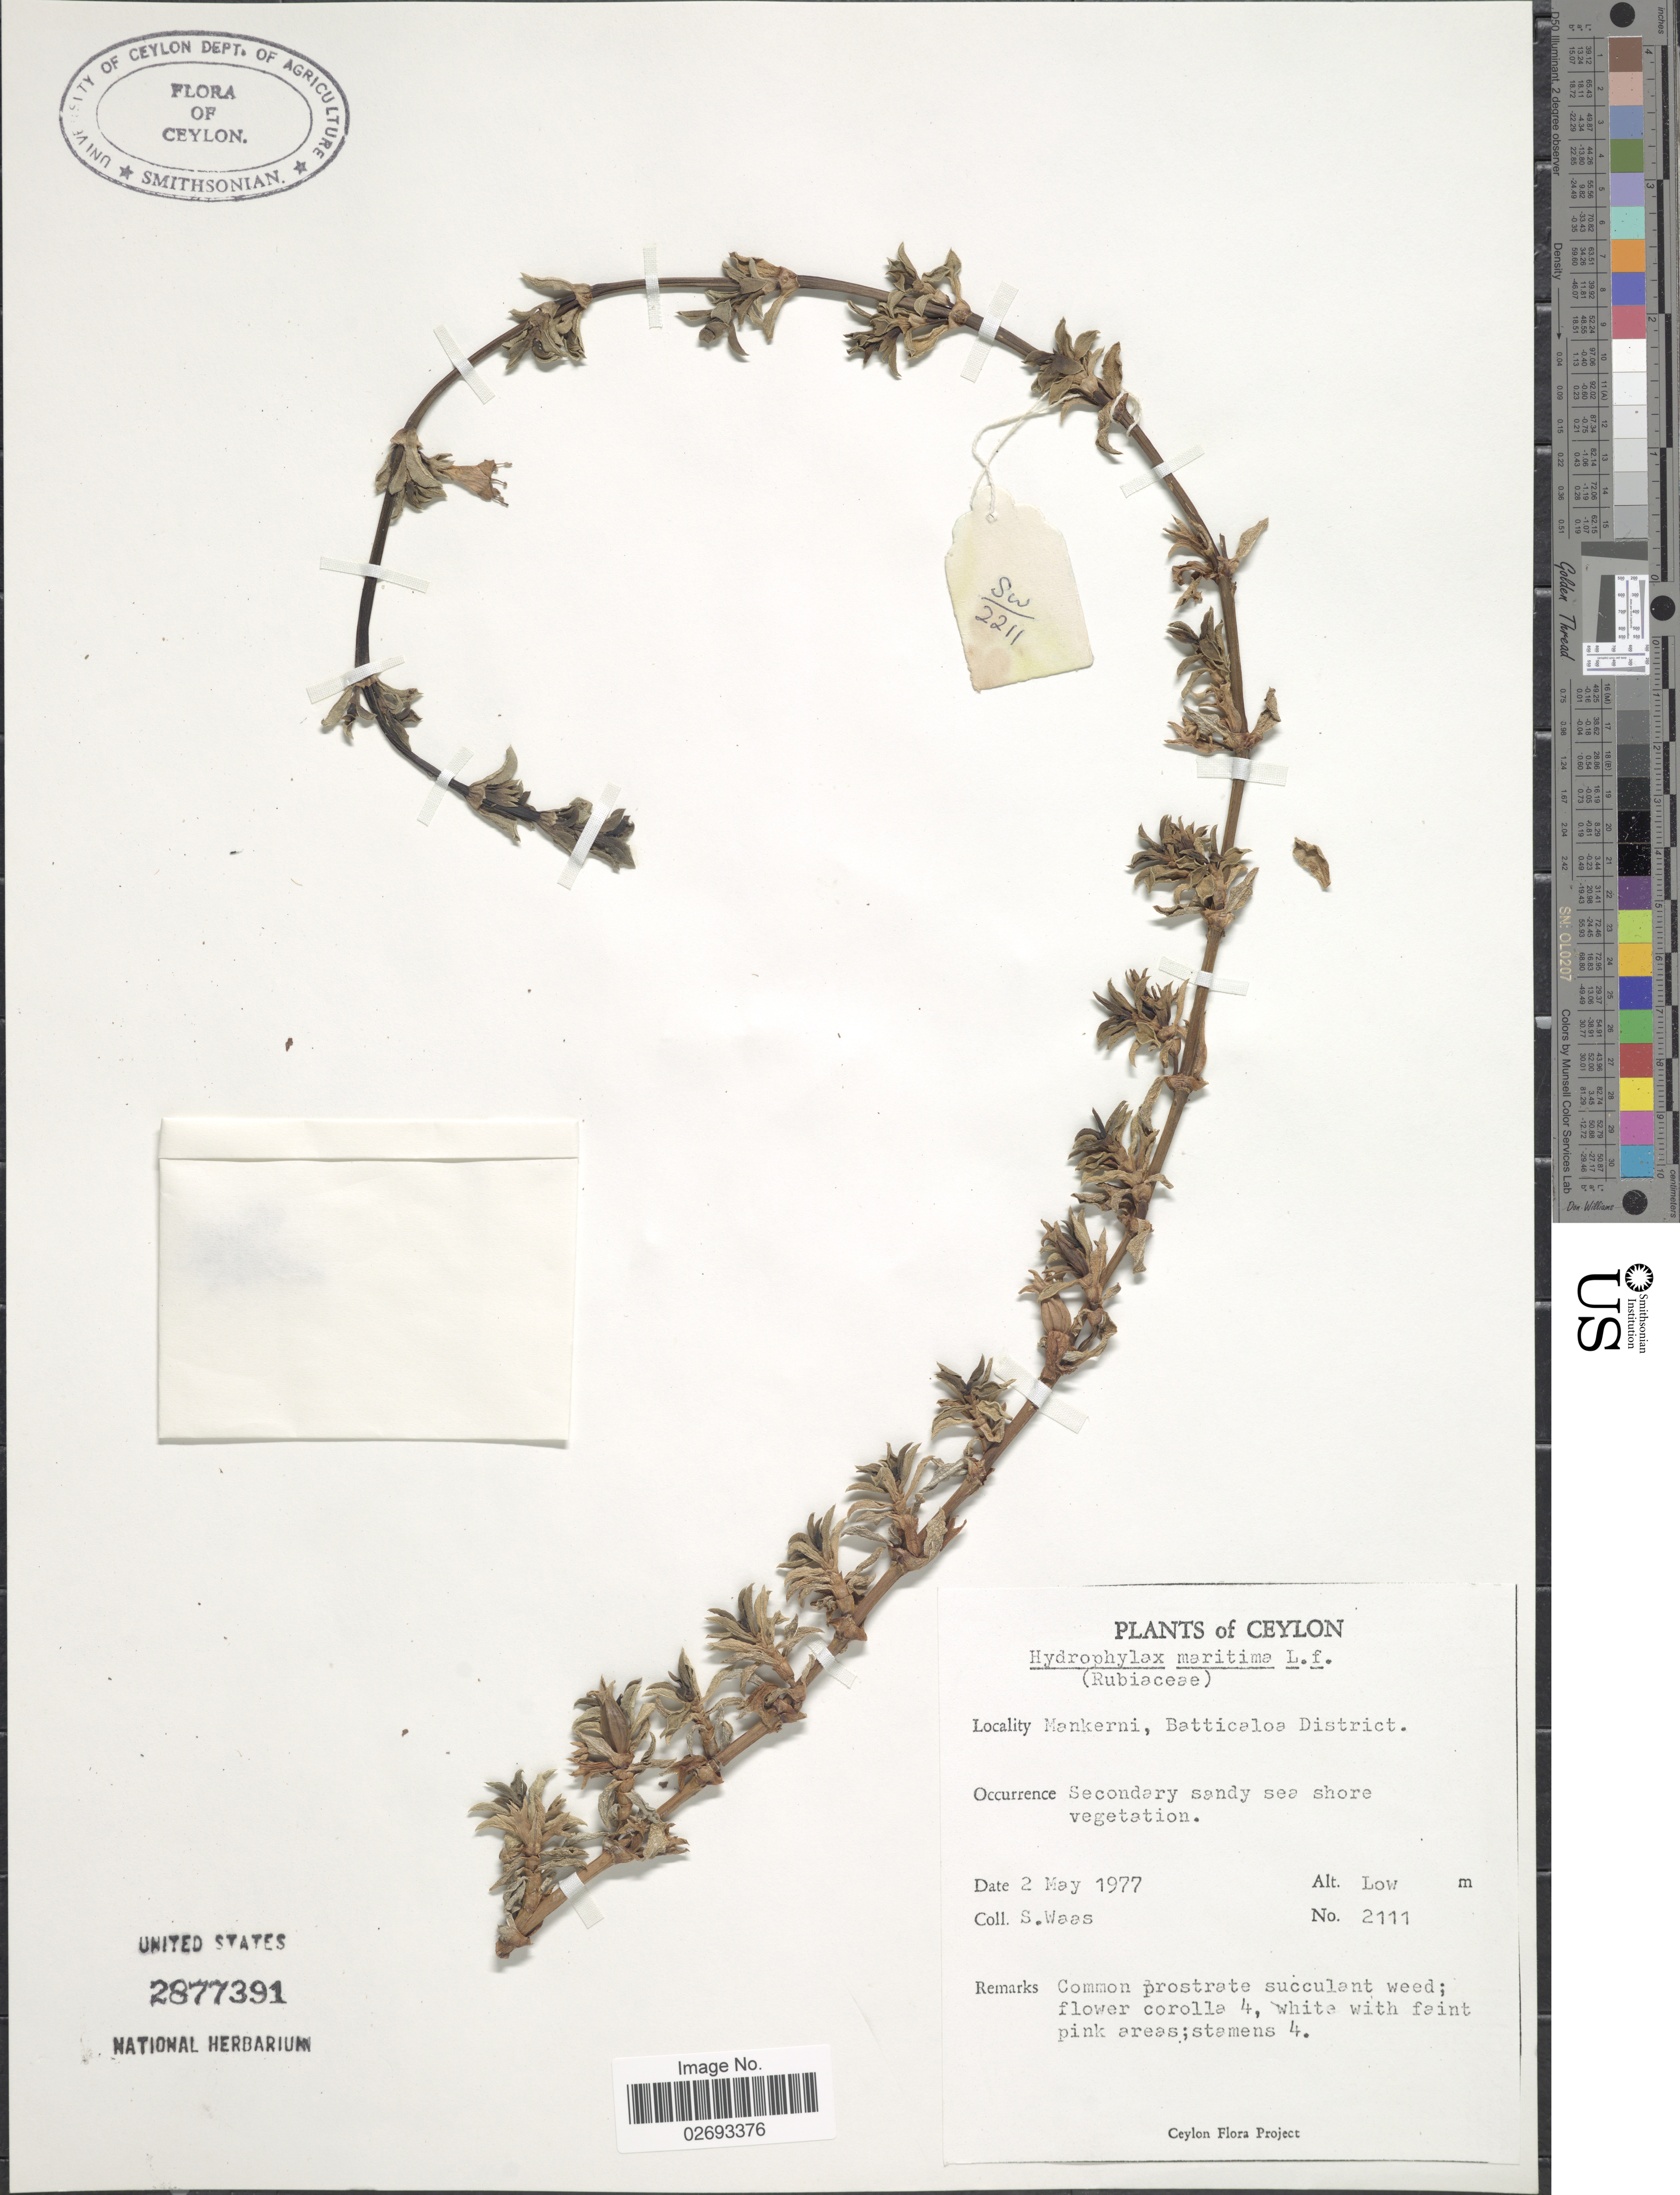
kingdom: Plantae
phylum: Tracheophyta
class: Magnoliopsida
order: Gentianales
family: Rubiaceae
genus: Hydrophylax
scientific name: Hydrophylax maritima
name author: L. f.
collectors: S. Waas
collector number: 2111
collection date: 1977-05-02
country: Sri Lanka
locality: Ceylon. Mankerni, Batticaloa District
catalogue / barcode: US 2877391